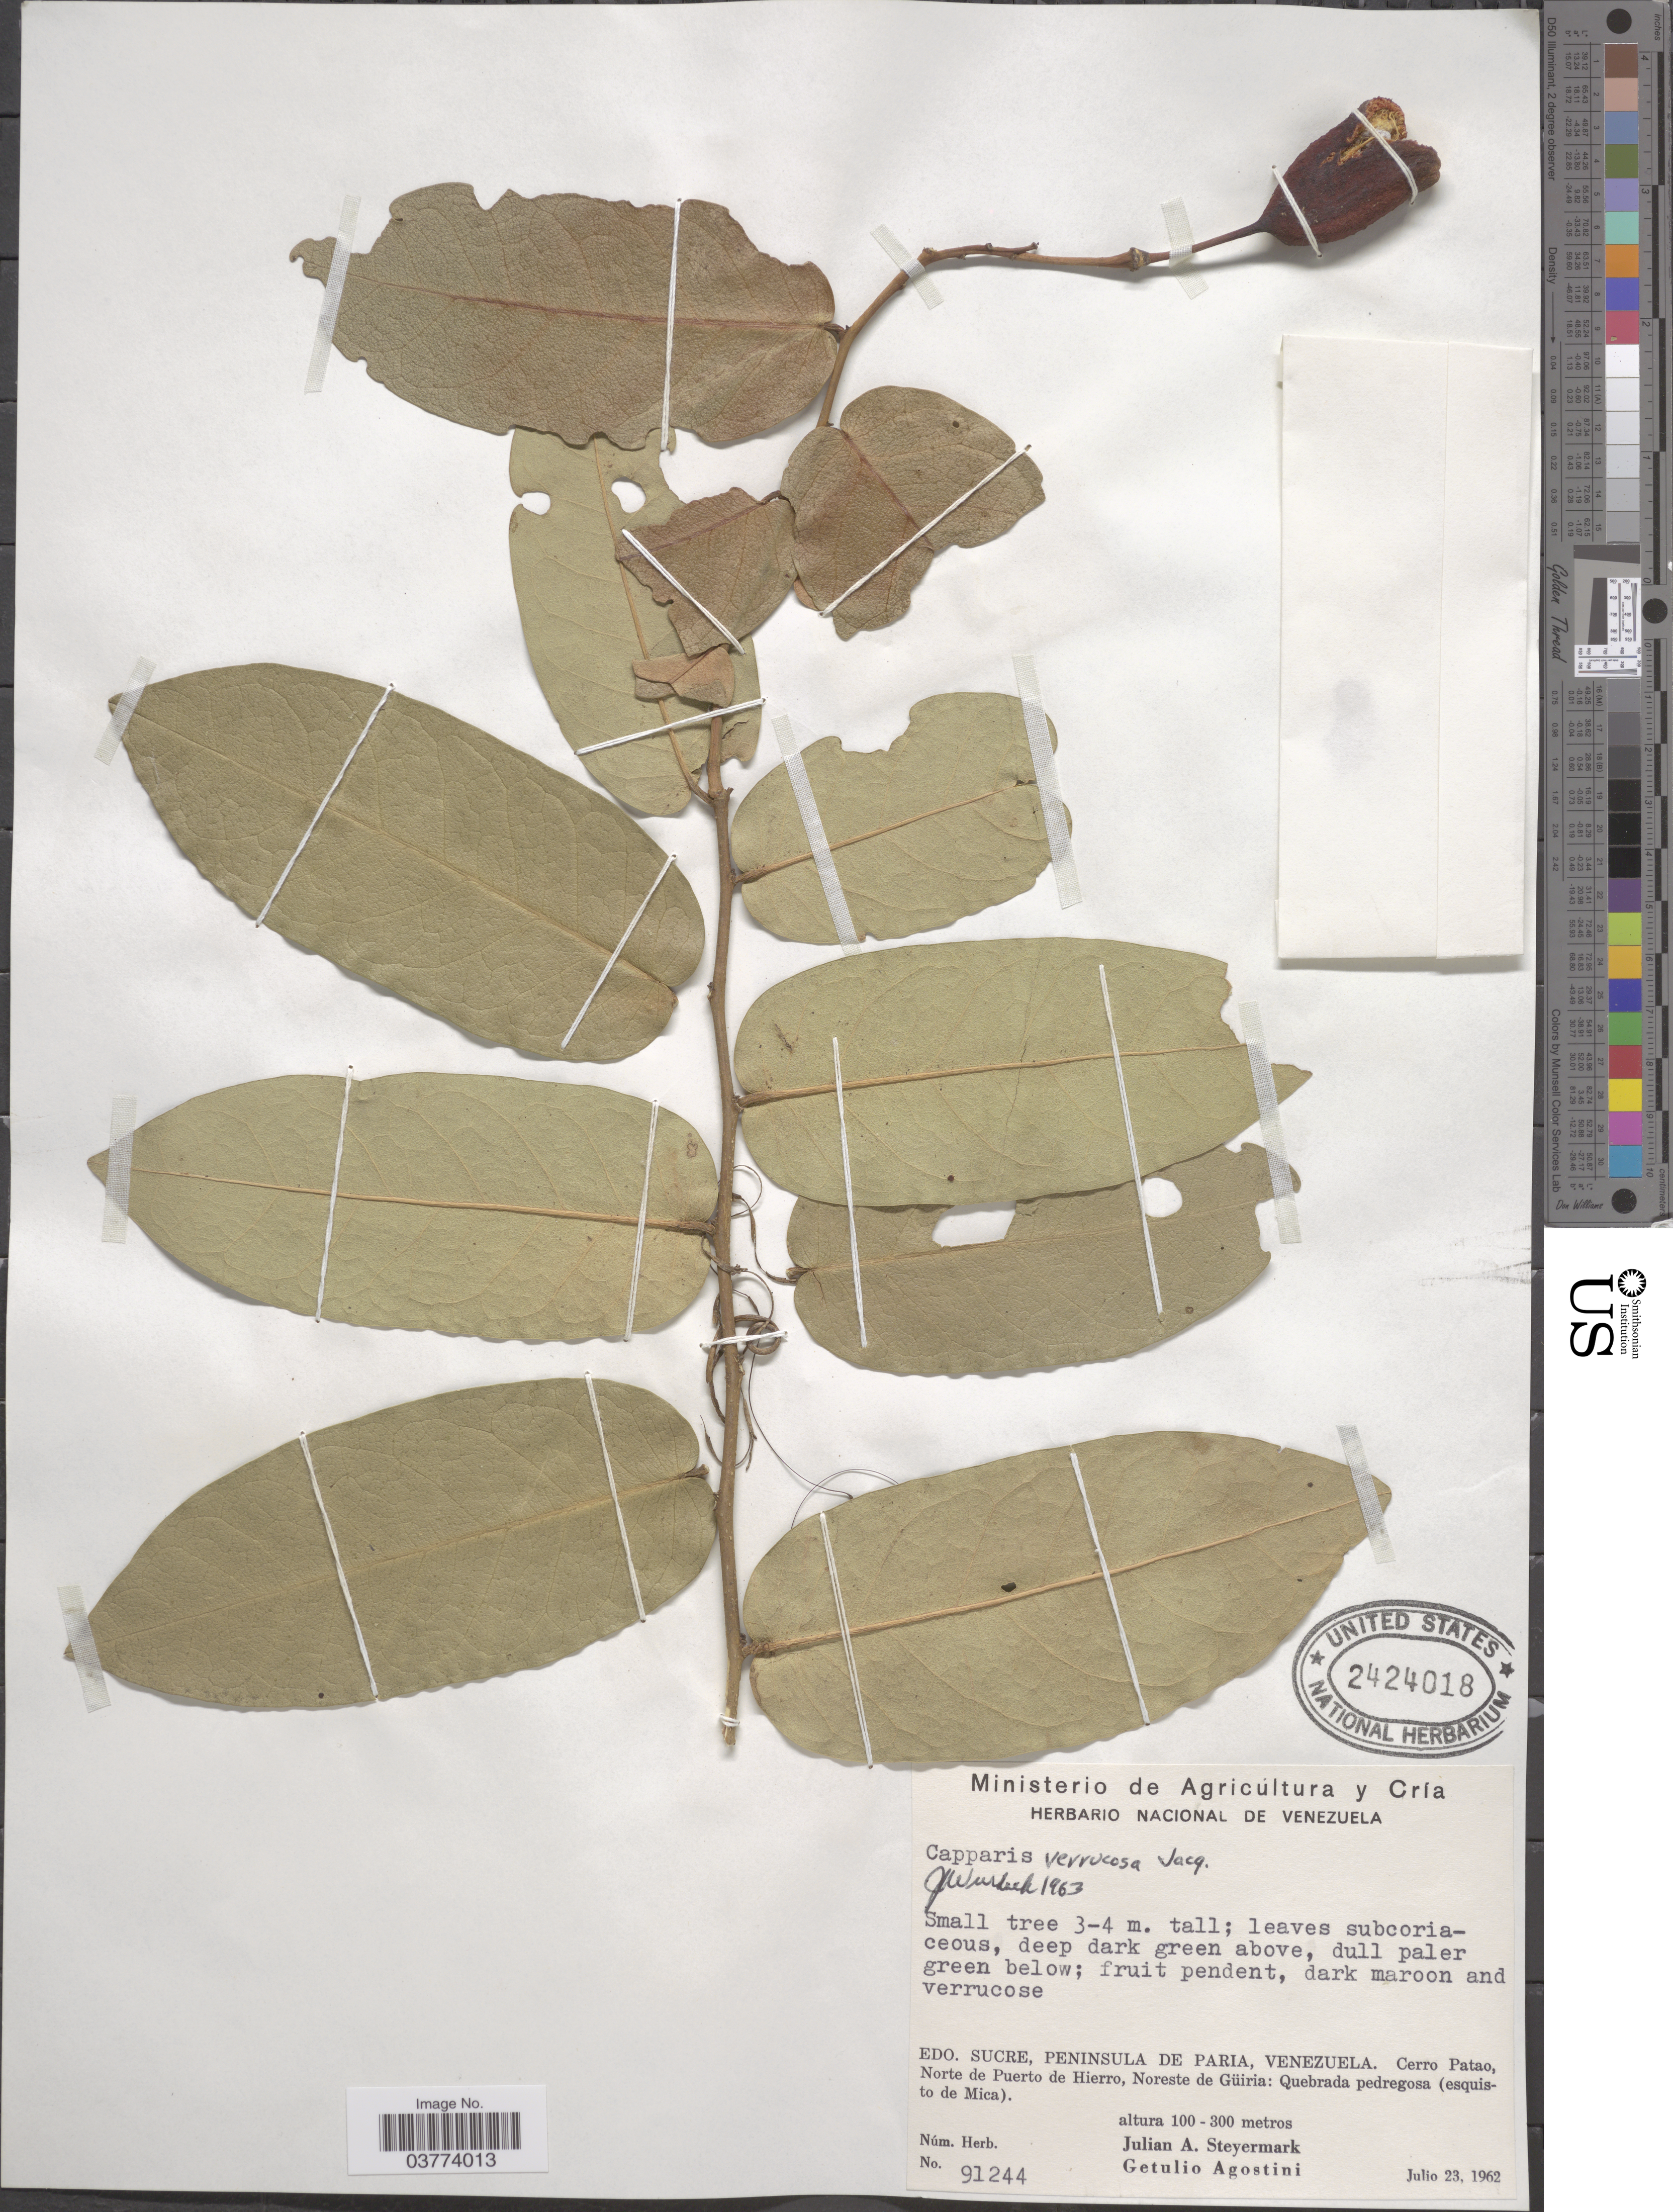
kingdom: Plantae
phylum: Tracheophyta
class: Magnoliopsida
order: Brassicales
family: Capparaceae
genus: Cynophalla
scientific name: Cynophalla verrucosa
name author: (Jacq.) J. Presl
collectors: J. Steyermark & G. Agostini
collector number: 91244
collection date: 1962-07-23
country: Venezuela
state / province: Sucre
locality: Edo. Sucre, Peninsula de Paria. Cerro Patao, Norte de Puerto de Hierro, Noreste de Güiria: Quebrada pedregosa (esquisto de Mica).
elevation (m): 100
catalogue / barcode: US 2424018